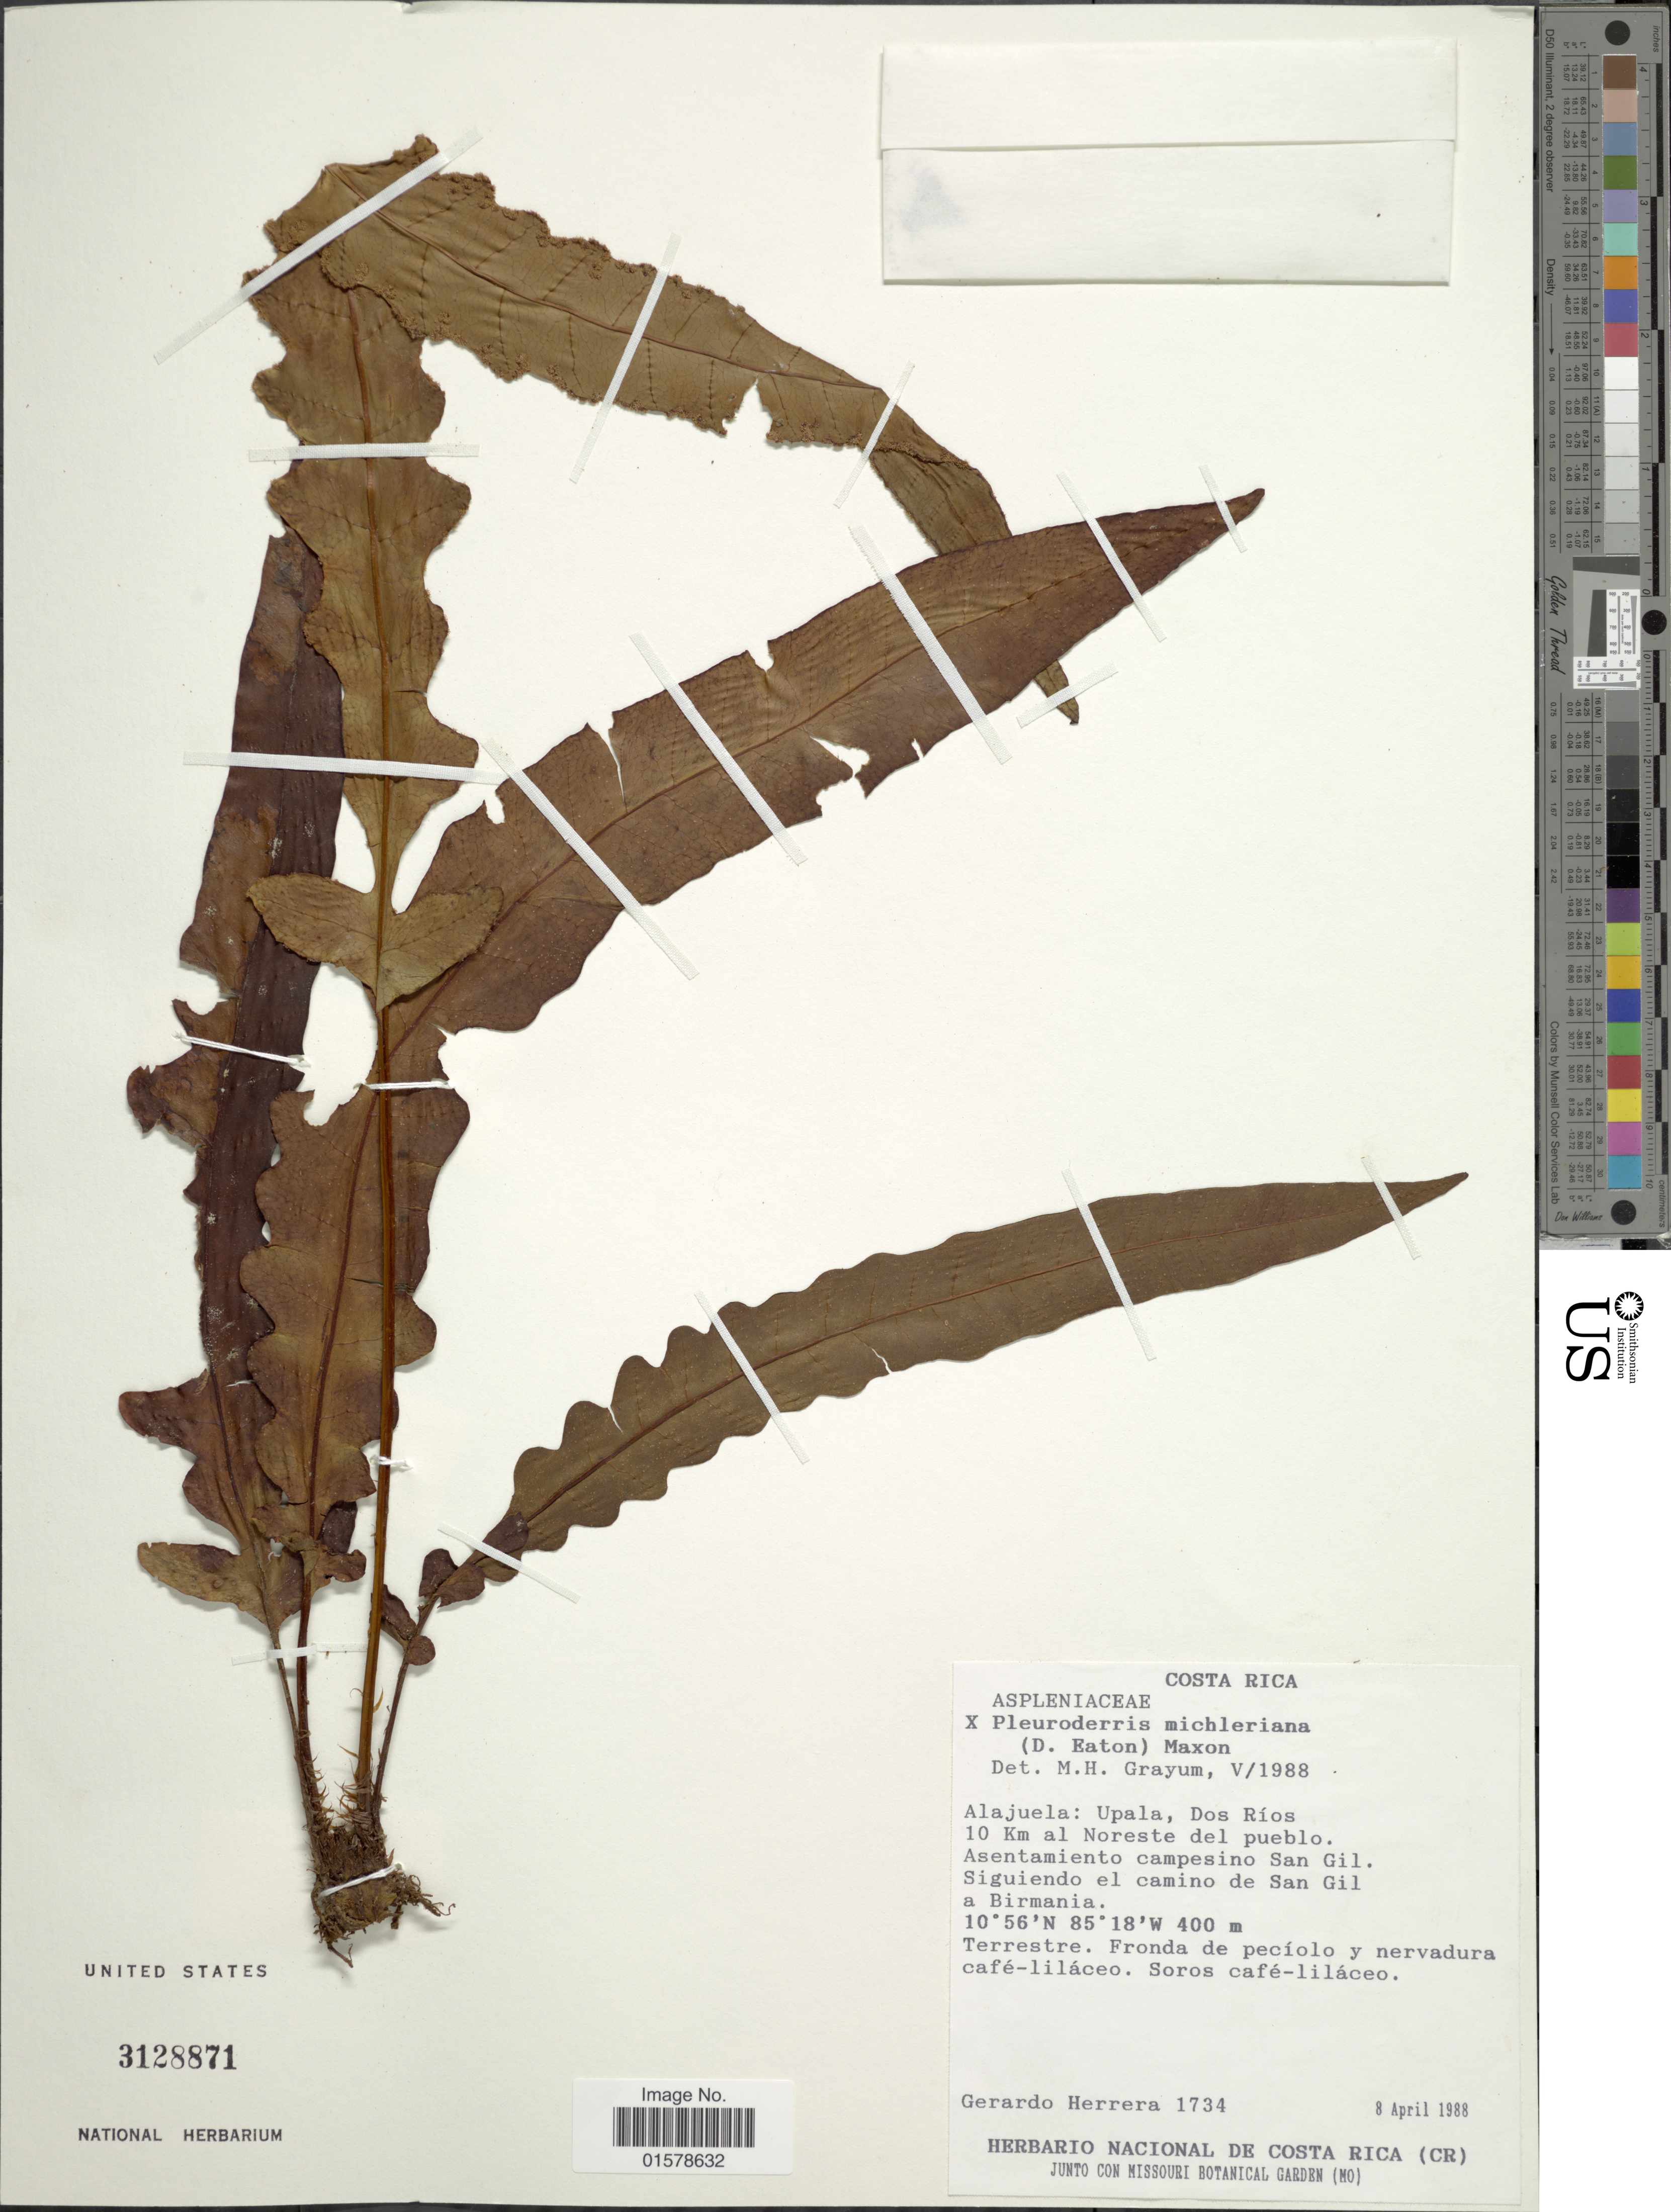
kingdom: Plantae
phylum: Tracheophyta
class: Polypodiopsida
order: Polypodiales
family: Tectariaceae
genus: Tectaria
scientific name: Tectaria x michleriana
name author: (D.C. Eaton) Lellinger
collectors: G. Herrera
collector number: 1734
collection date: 1988-04-08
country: Costa Rica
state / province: Alajuela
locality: Upala, Dos Rios 10 km akl Noreste del pueblo. Asentamiento campesino San Gil. Siguiendo el camino de San Gil a Birmania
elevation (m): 400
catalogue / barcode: US 3128871